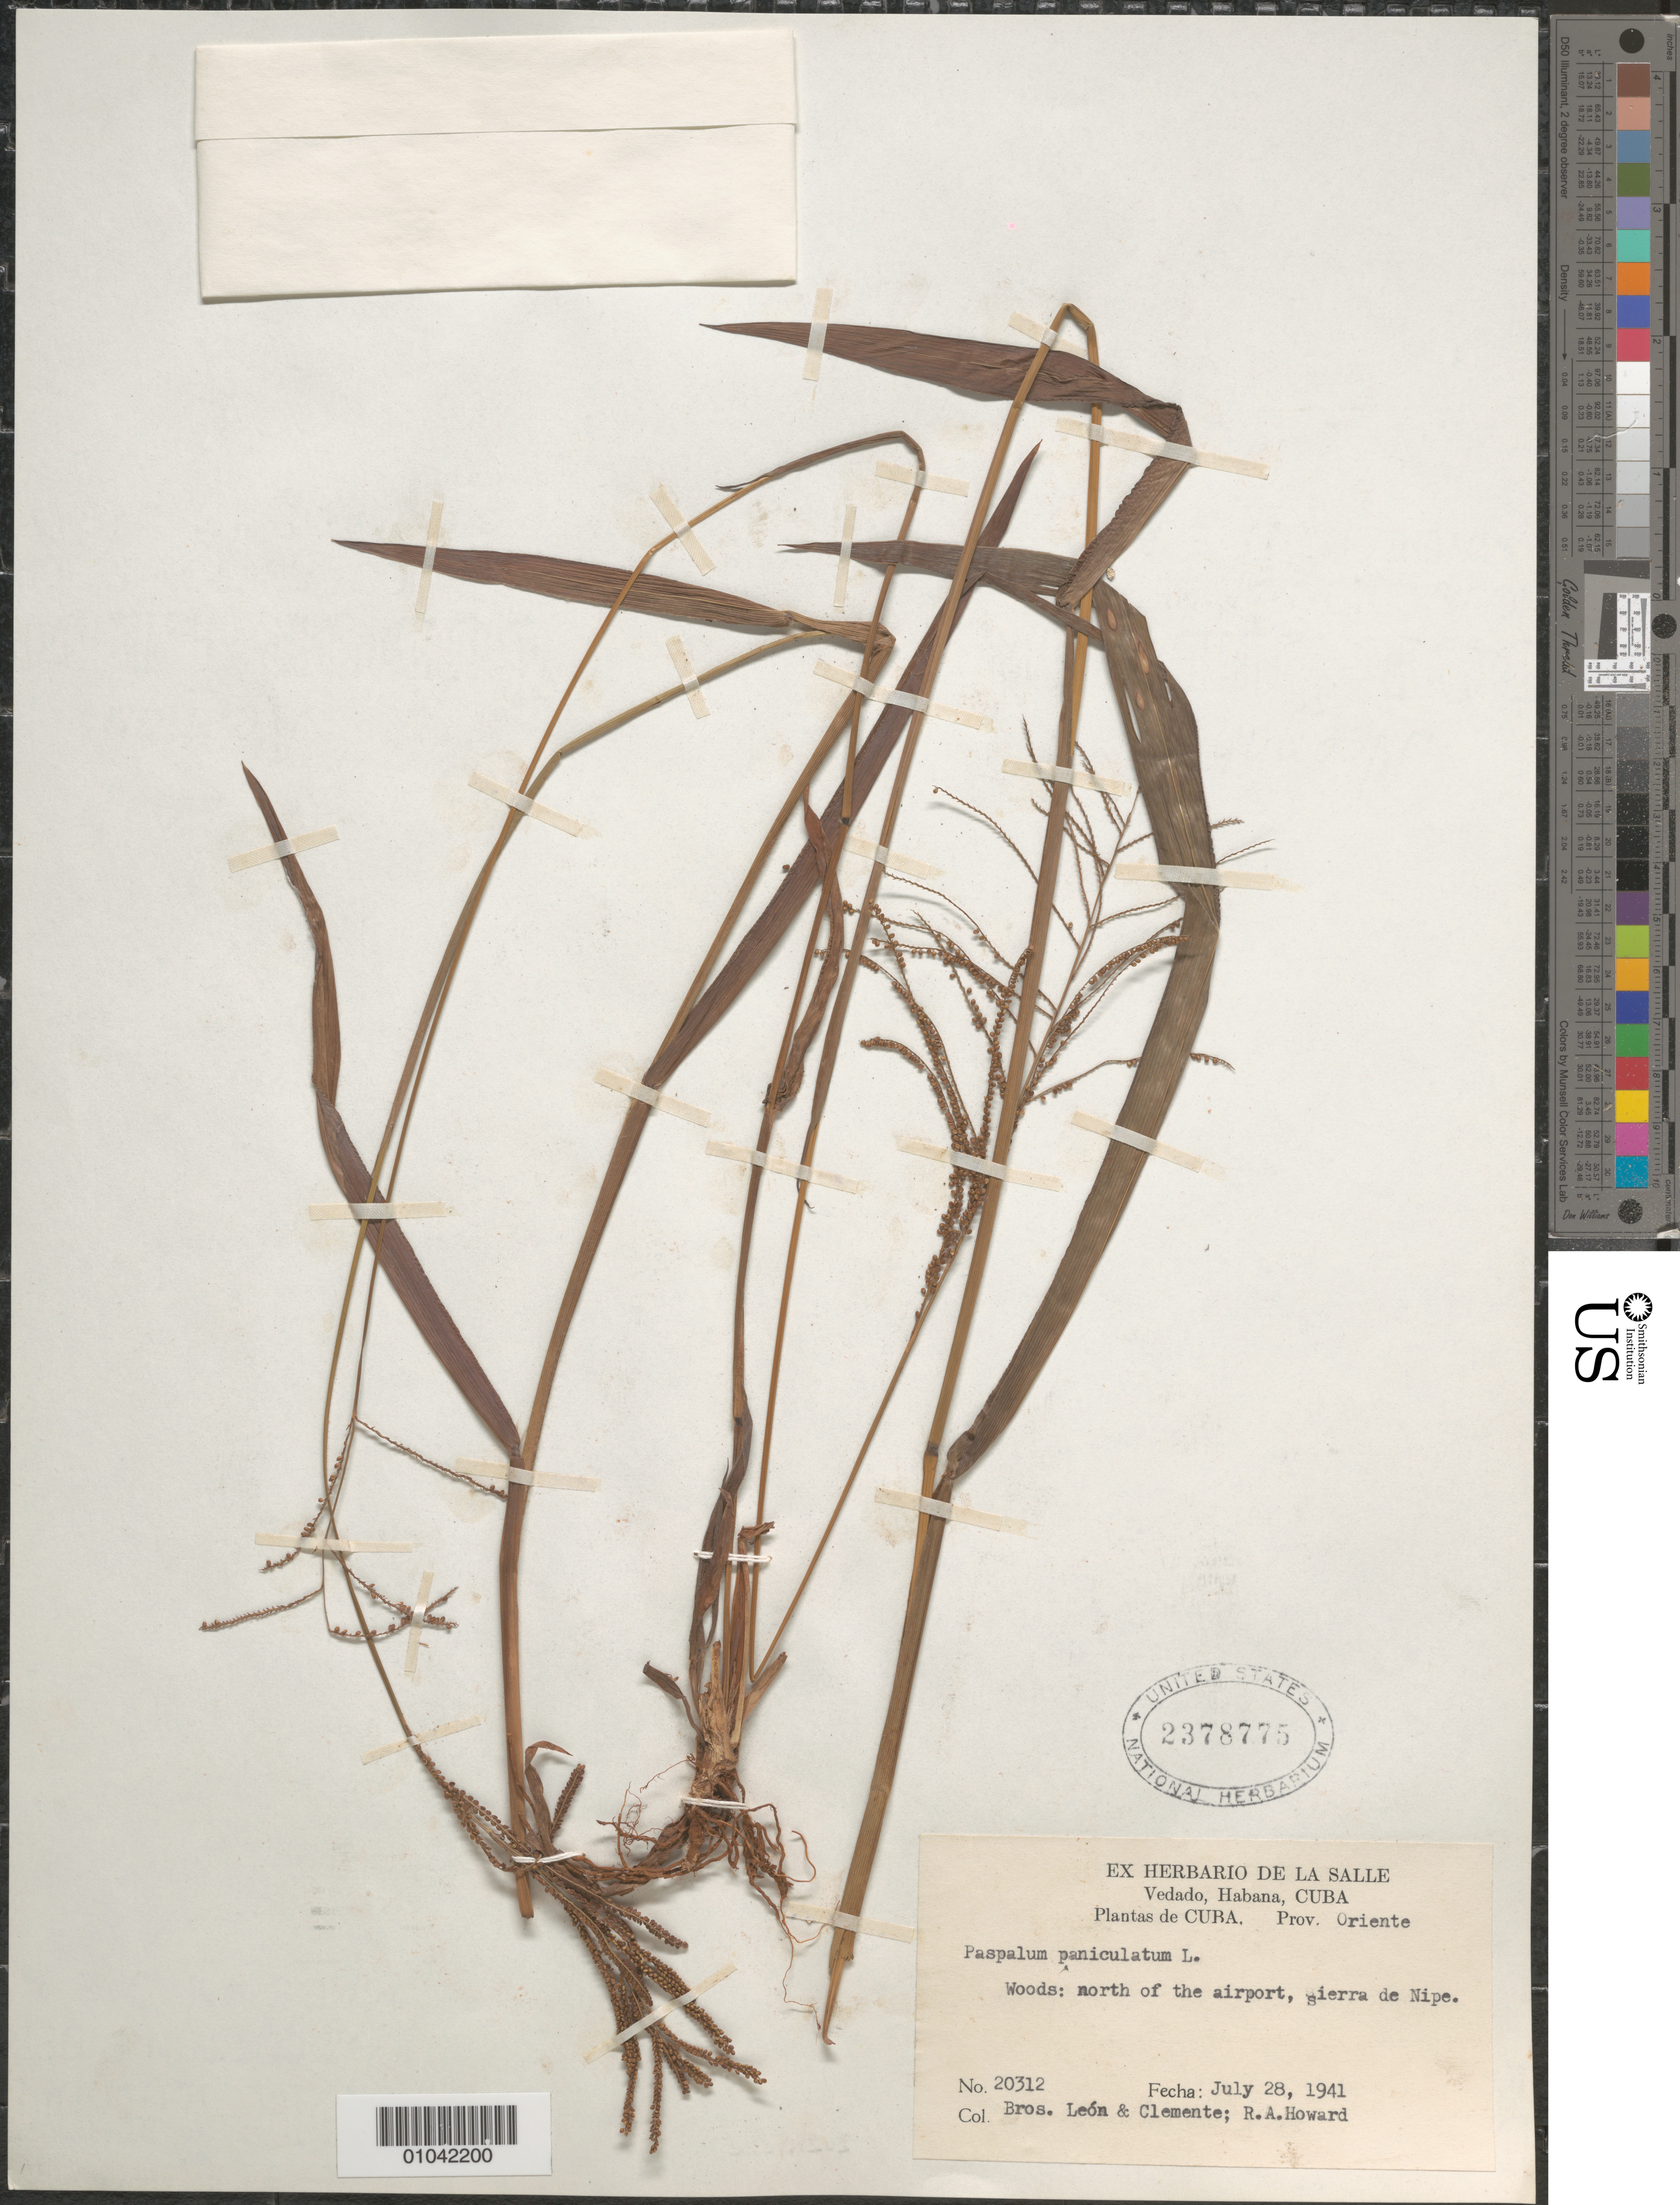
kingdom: Plantae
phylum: Tracheophyta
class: Liliopsida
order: Poales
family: Poaceae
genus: Paspalum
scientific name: Paspalum paniculatum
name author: L.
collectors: Bro. León, Bro. Clemente & R. A. Howard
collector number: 20312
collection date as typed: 28 Jul 1941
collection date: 1941-07-28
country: Cuba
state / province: Holguín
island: Cuba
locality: Woods N of the airport, Sierra de Nipe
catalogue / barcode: US 2378775